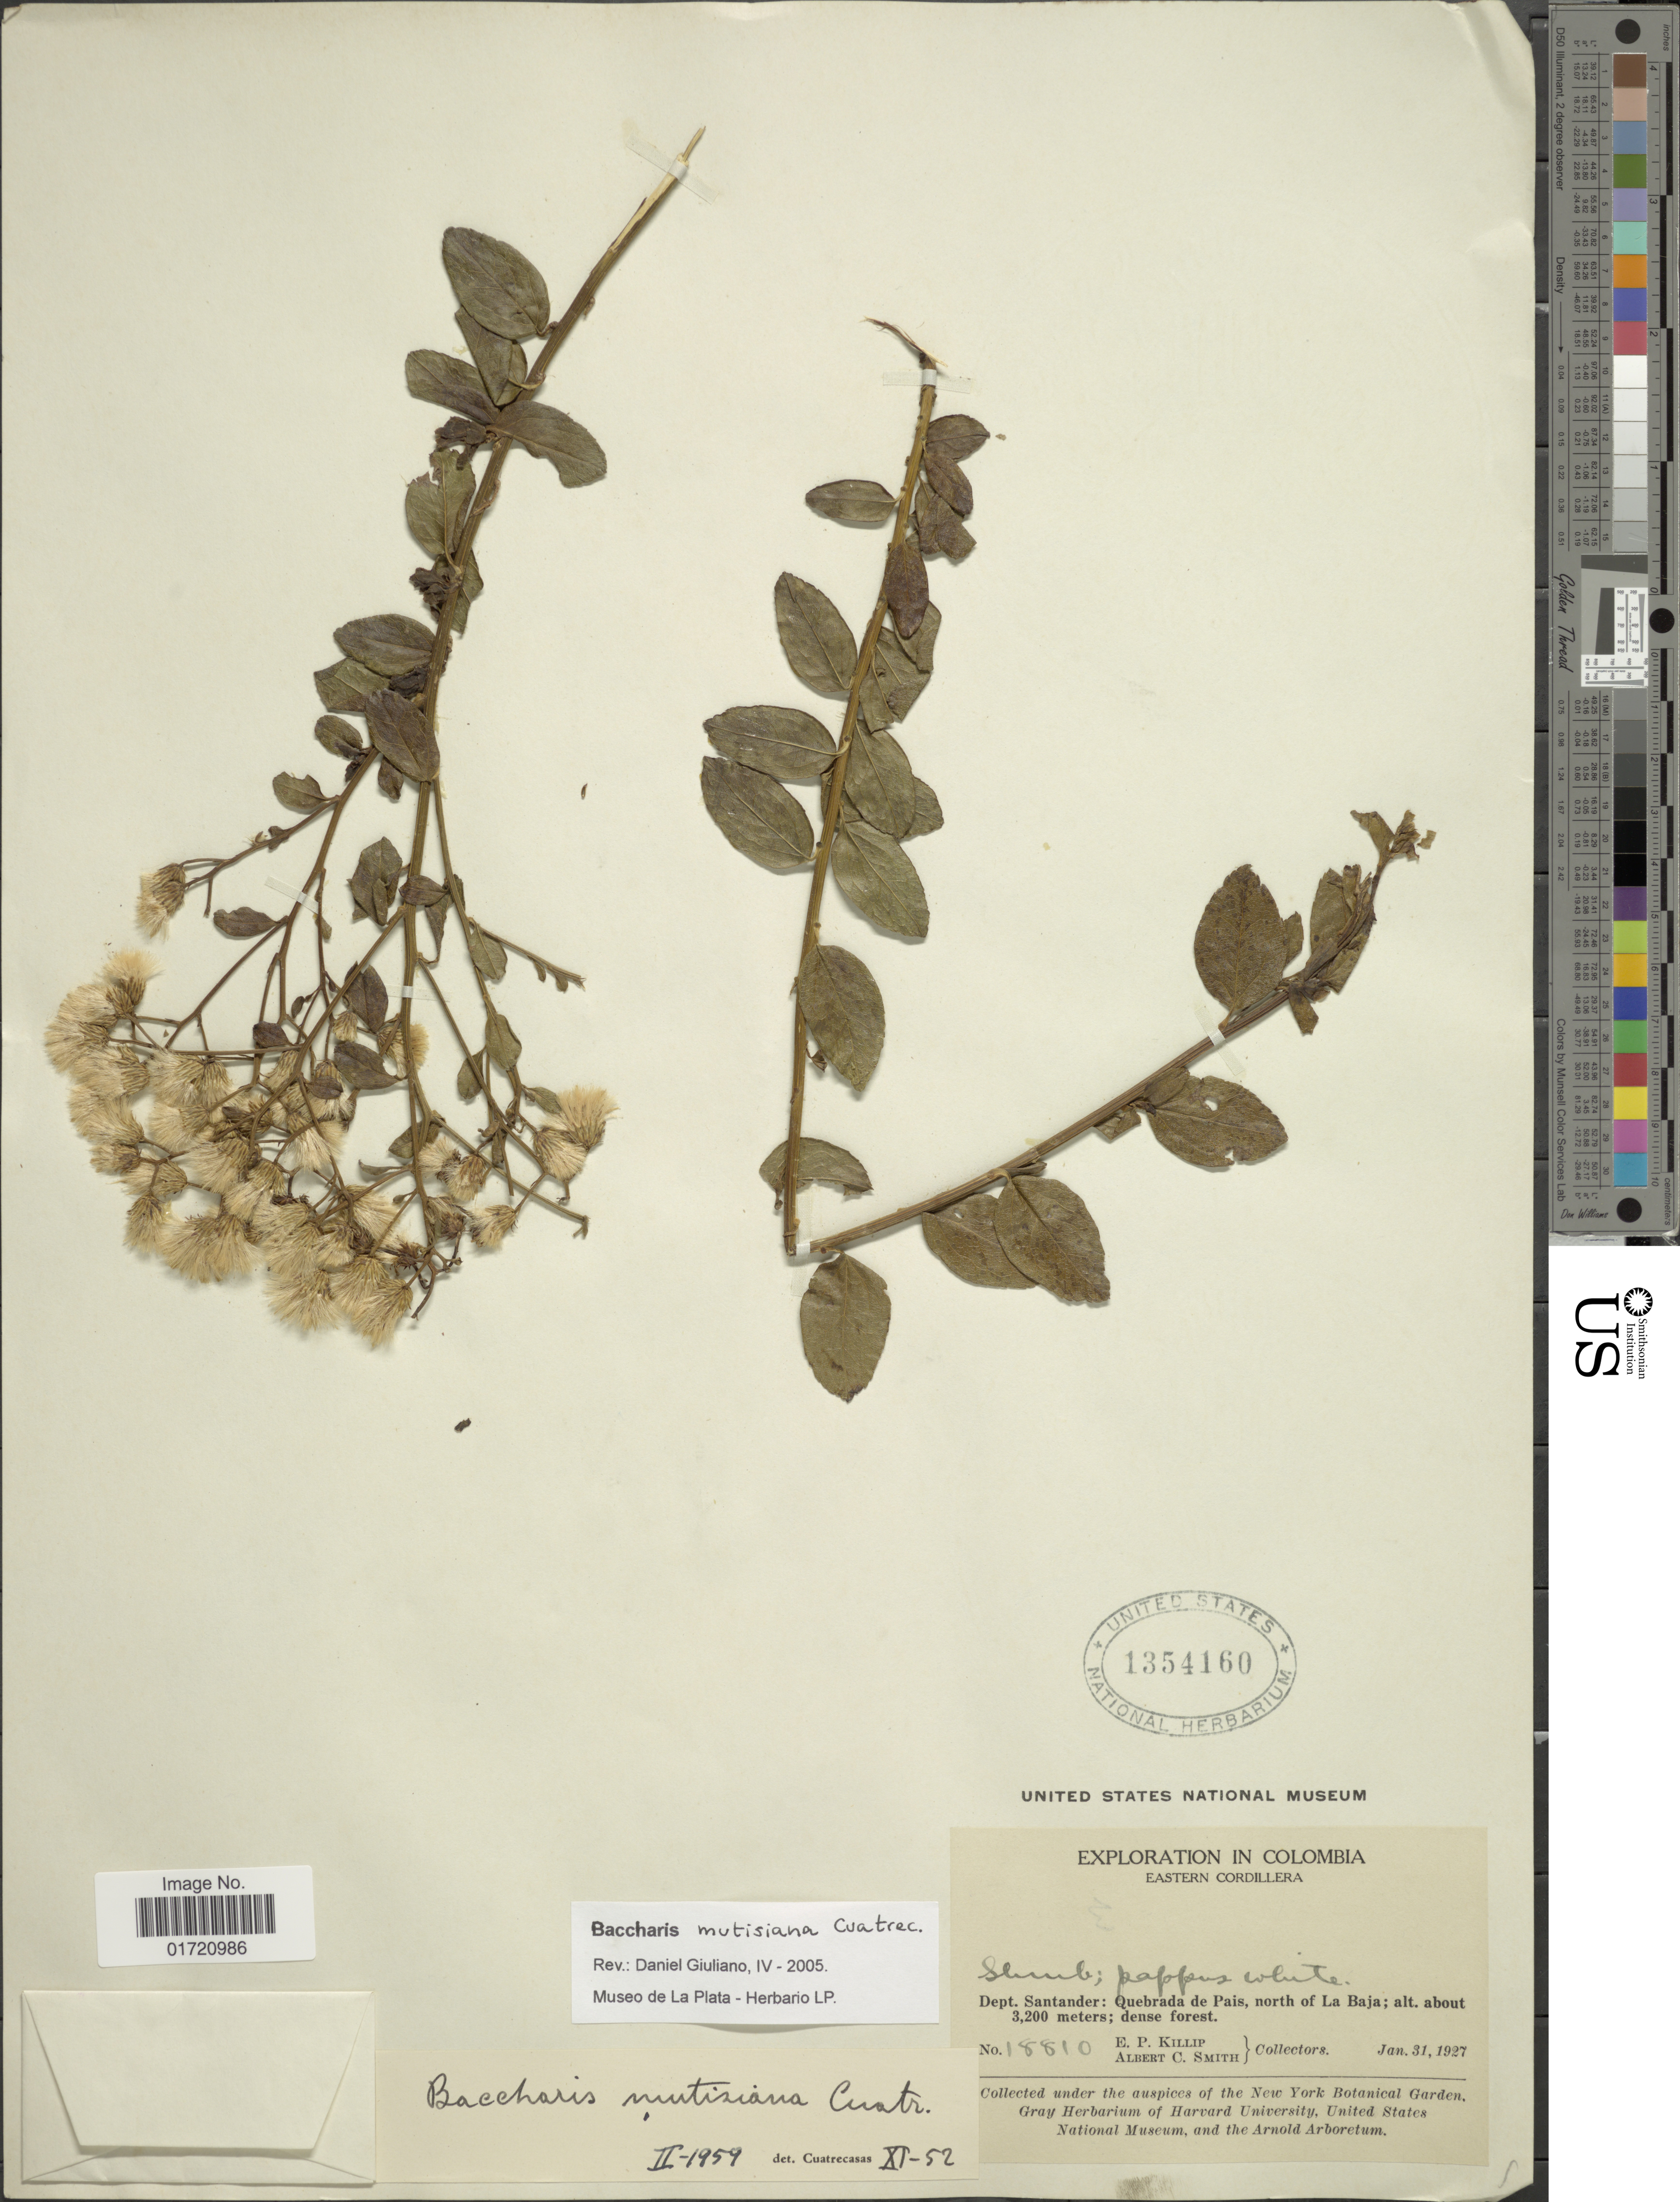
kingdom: Plantae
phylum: Tracheophyta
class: Magnoliopsida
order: Asterales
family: Asteraceae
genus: Baccharis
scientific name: Baccharis mutisiana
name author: Cuatrec.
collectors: E. P. Killip & A. C. Smith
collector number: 18810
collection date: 1927-01-31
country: Colombia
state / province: Santander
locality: Eastern Cordillera, Quebrada de Pais, north of La Baja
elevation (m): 3200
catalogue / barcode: US 1354160